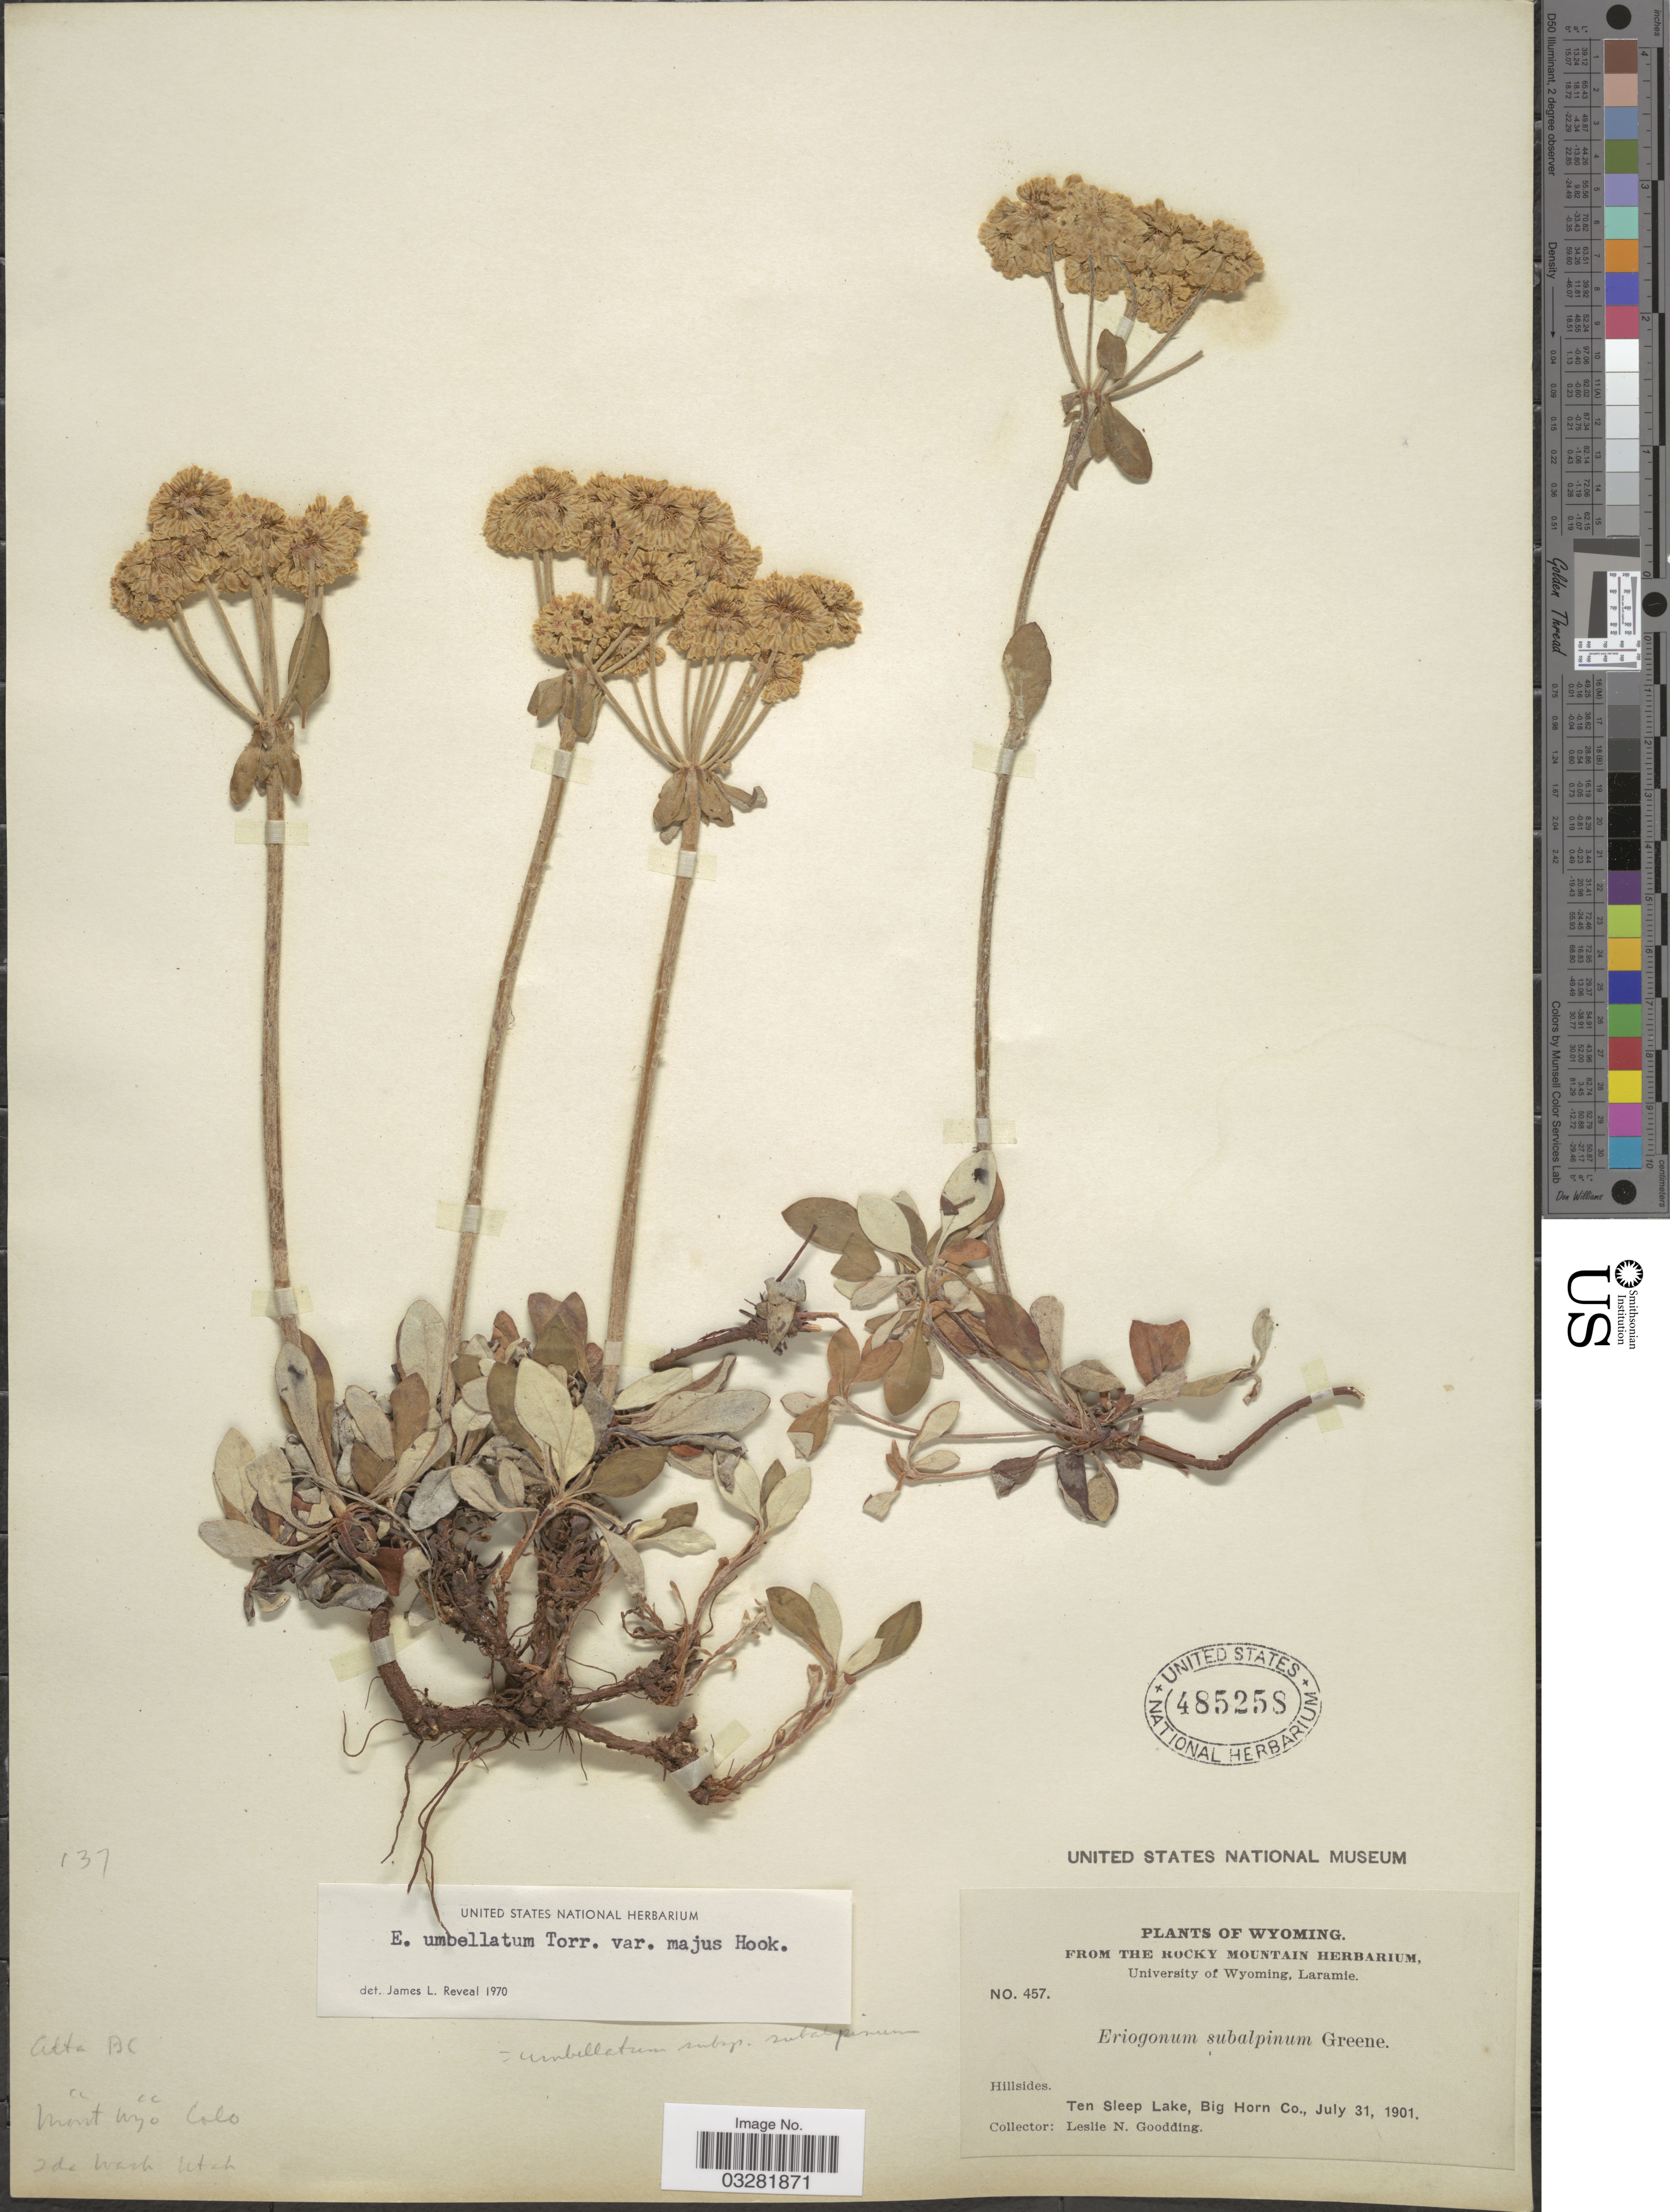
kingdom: Plantae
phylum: Tracheophyta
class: Magnoliopsida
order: Caryophyllales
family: Polygonaceae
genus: Eriogonum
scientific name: Eriogonum umbellatum var. subalpinum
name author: M.E. Jones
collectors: L. N. Goodding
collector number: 457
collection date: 1901-07-31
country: United States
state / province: Wyoming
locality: Ten sleep Lake, Big Horn Co.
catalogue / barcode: US 485258